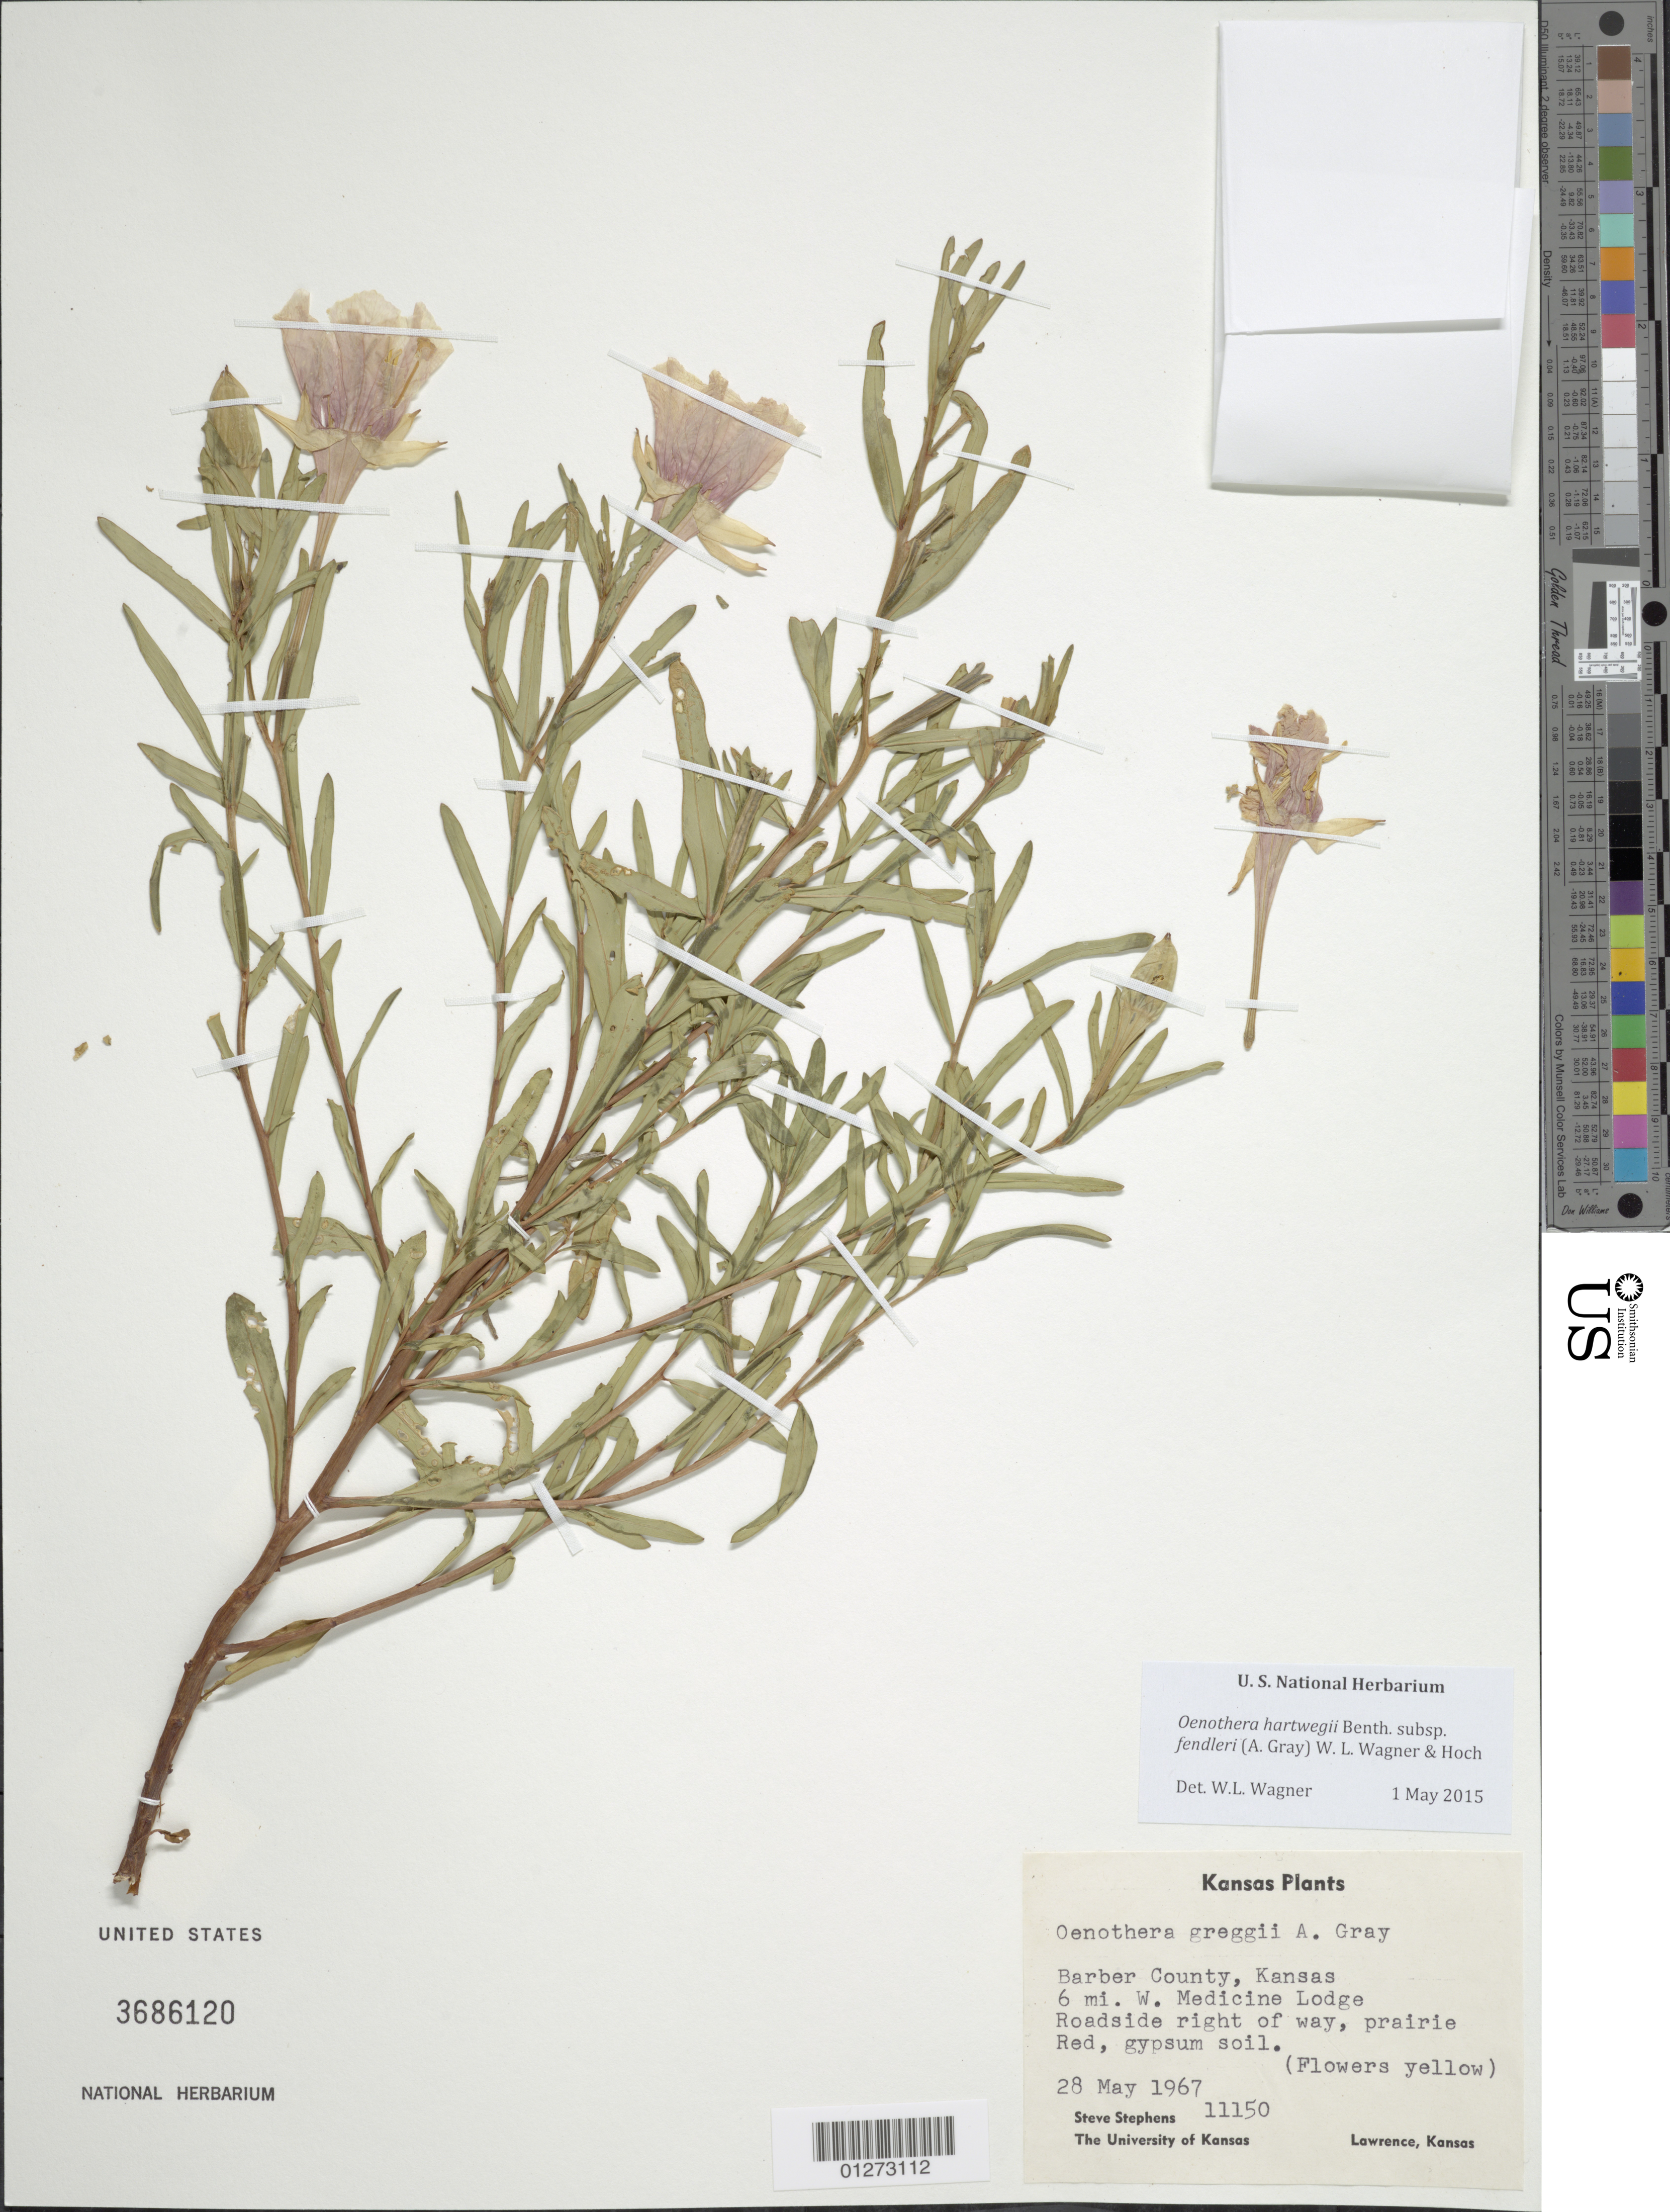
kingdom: Plantae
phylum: Tracheophyta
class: Magnoliopsida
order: Myrtales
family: Onagraceae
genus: Oenothera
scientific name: Oenothera hartwegii subsp. fendleri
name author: (A. Gray) W.L. Wagner & Hoch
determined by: Wagner, W. L., (BOT), Smithsonian Institution - National Museum of Natural History (UNITED STATES)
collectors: S. Stephens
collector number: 11150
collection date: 1967-05-28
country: United States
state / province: Kansas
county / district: Barber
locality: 6 mi W. Medicine Lodge, Roadside right of way.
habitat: Prairie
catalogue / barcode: US 3686120